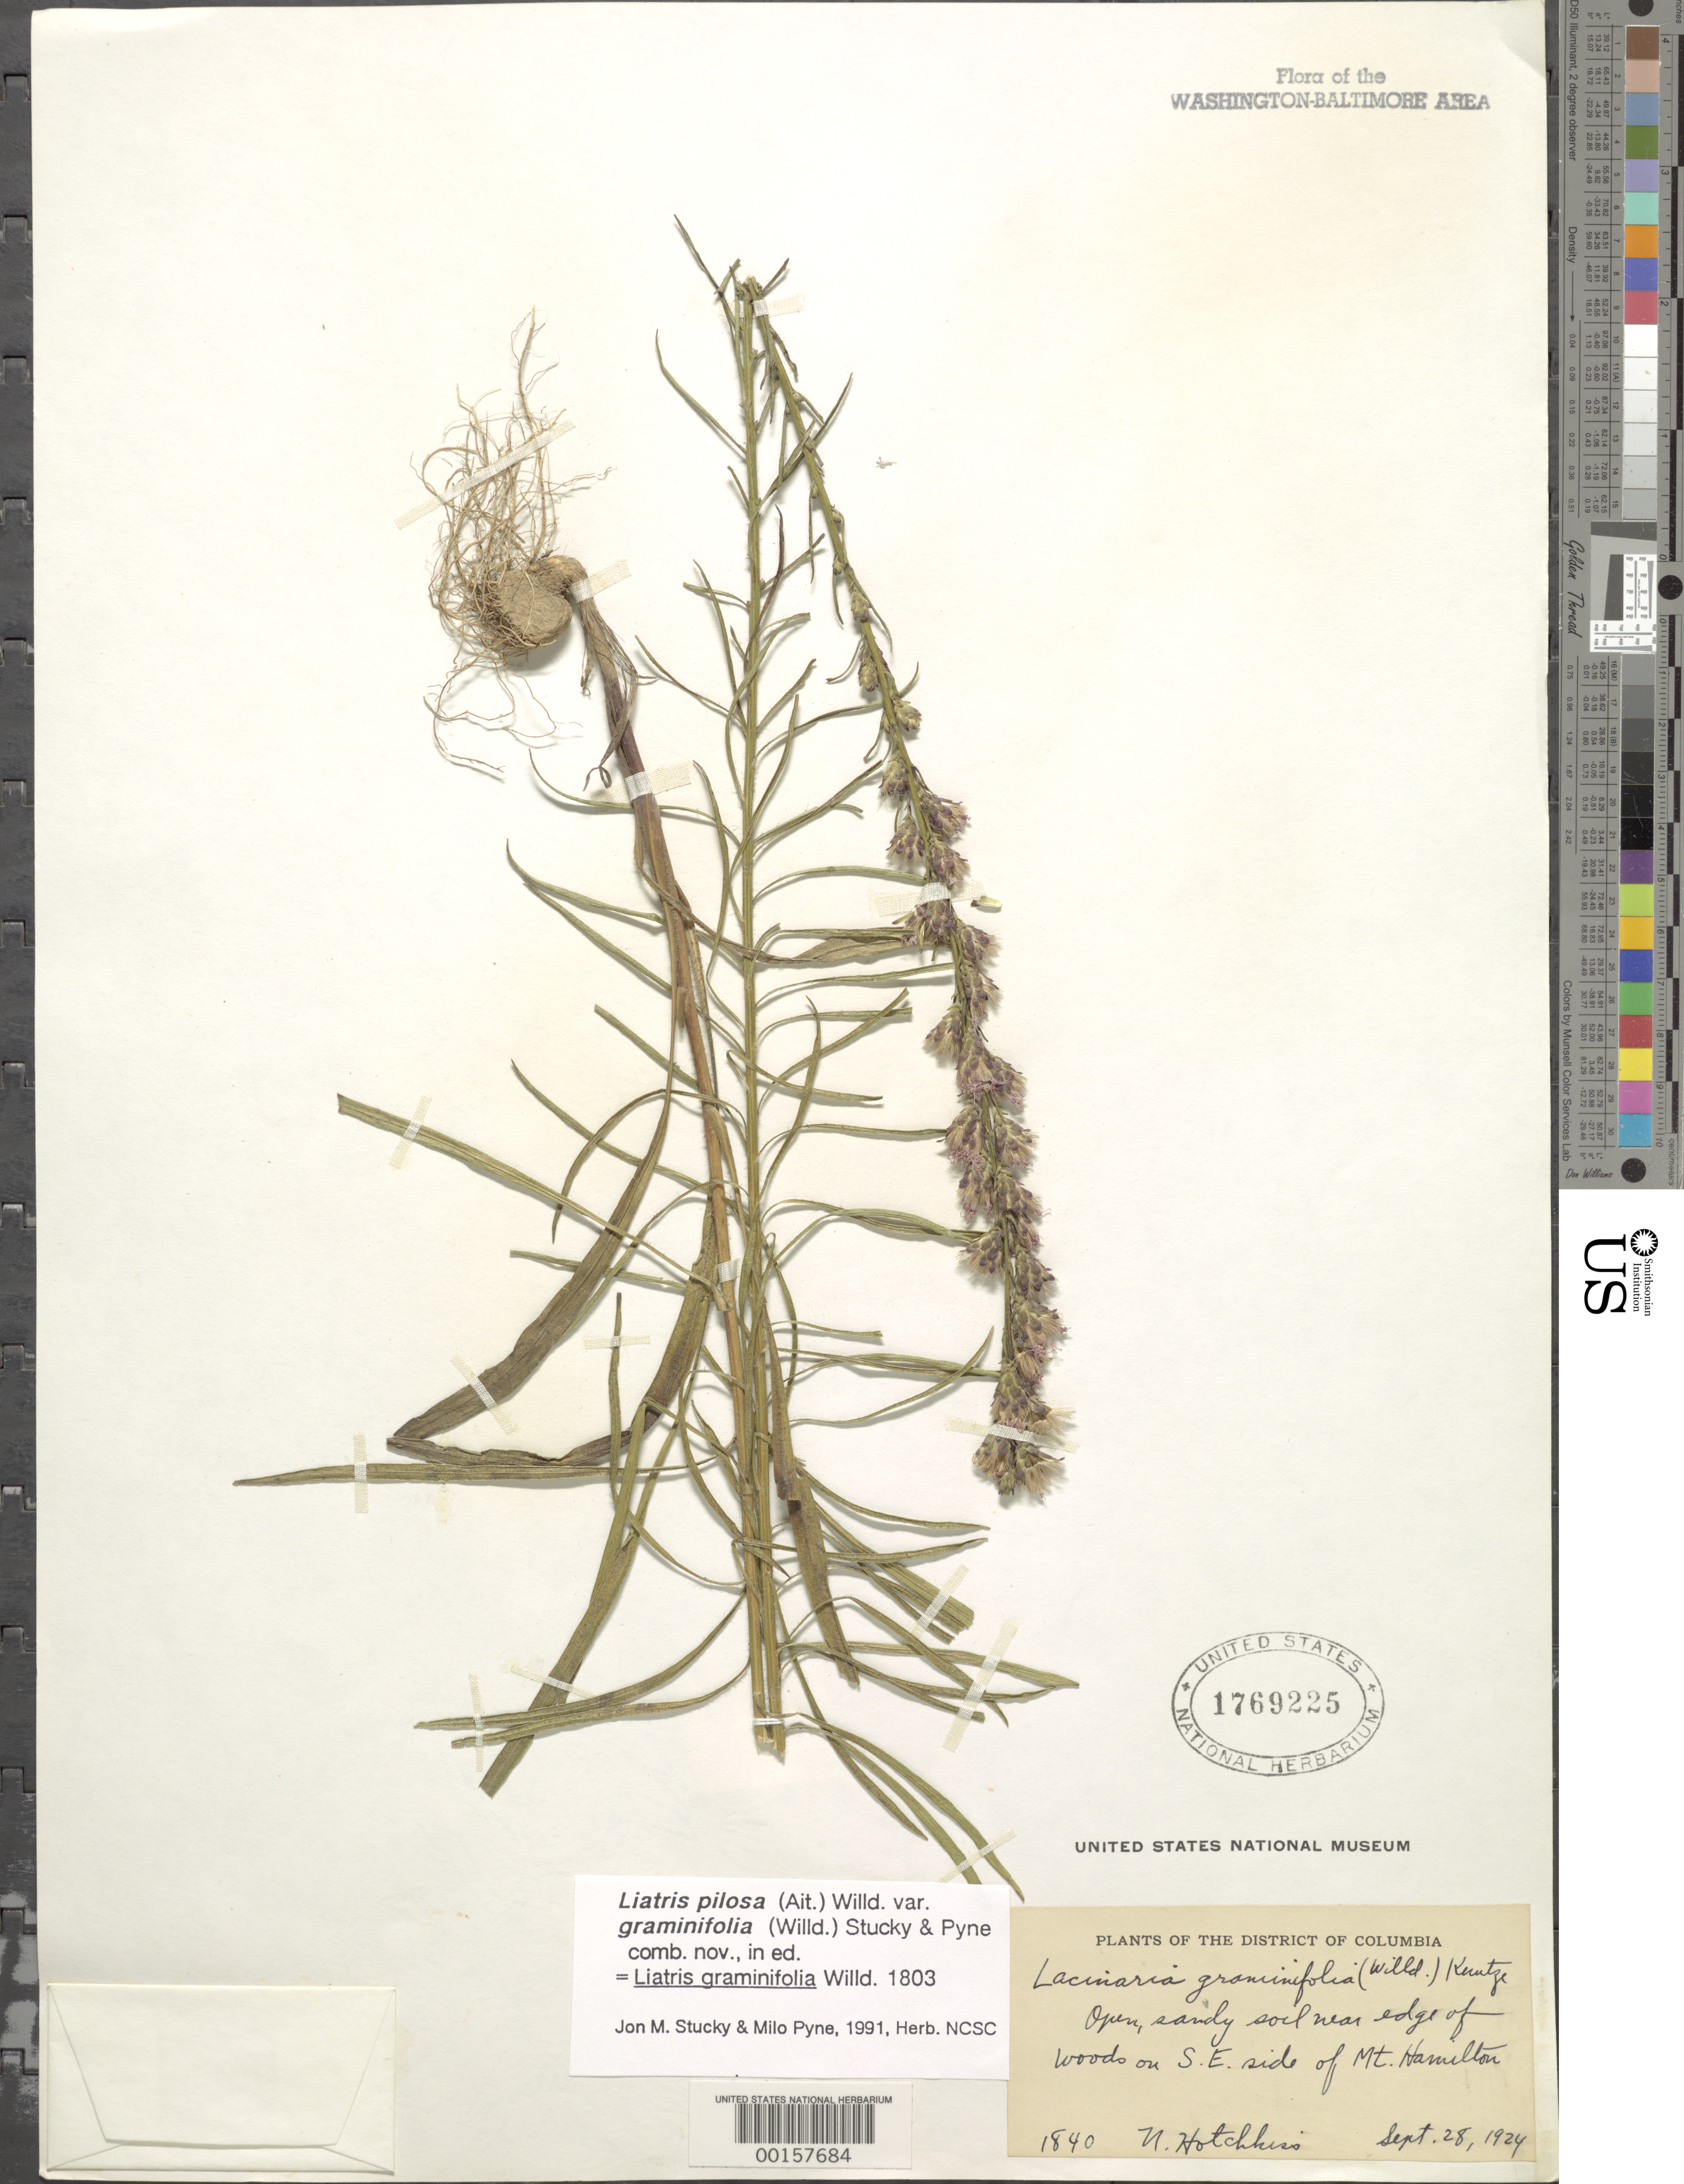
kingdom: Plantae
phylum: Tracheophyta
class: Magnoliopsida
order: Asterales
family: Asteraceae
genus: Liatris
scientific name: Liatris pilosa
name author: (Aiton) Willd.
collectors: N. Hotchkiss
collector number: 1840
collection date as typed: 28 Sep 1924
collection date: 1924-09-28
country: United States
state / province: District of Columbia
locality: SE side of Mount Hamilton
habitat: Open sandy soil near edge of woods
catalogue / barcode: US 1769225